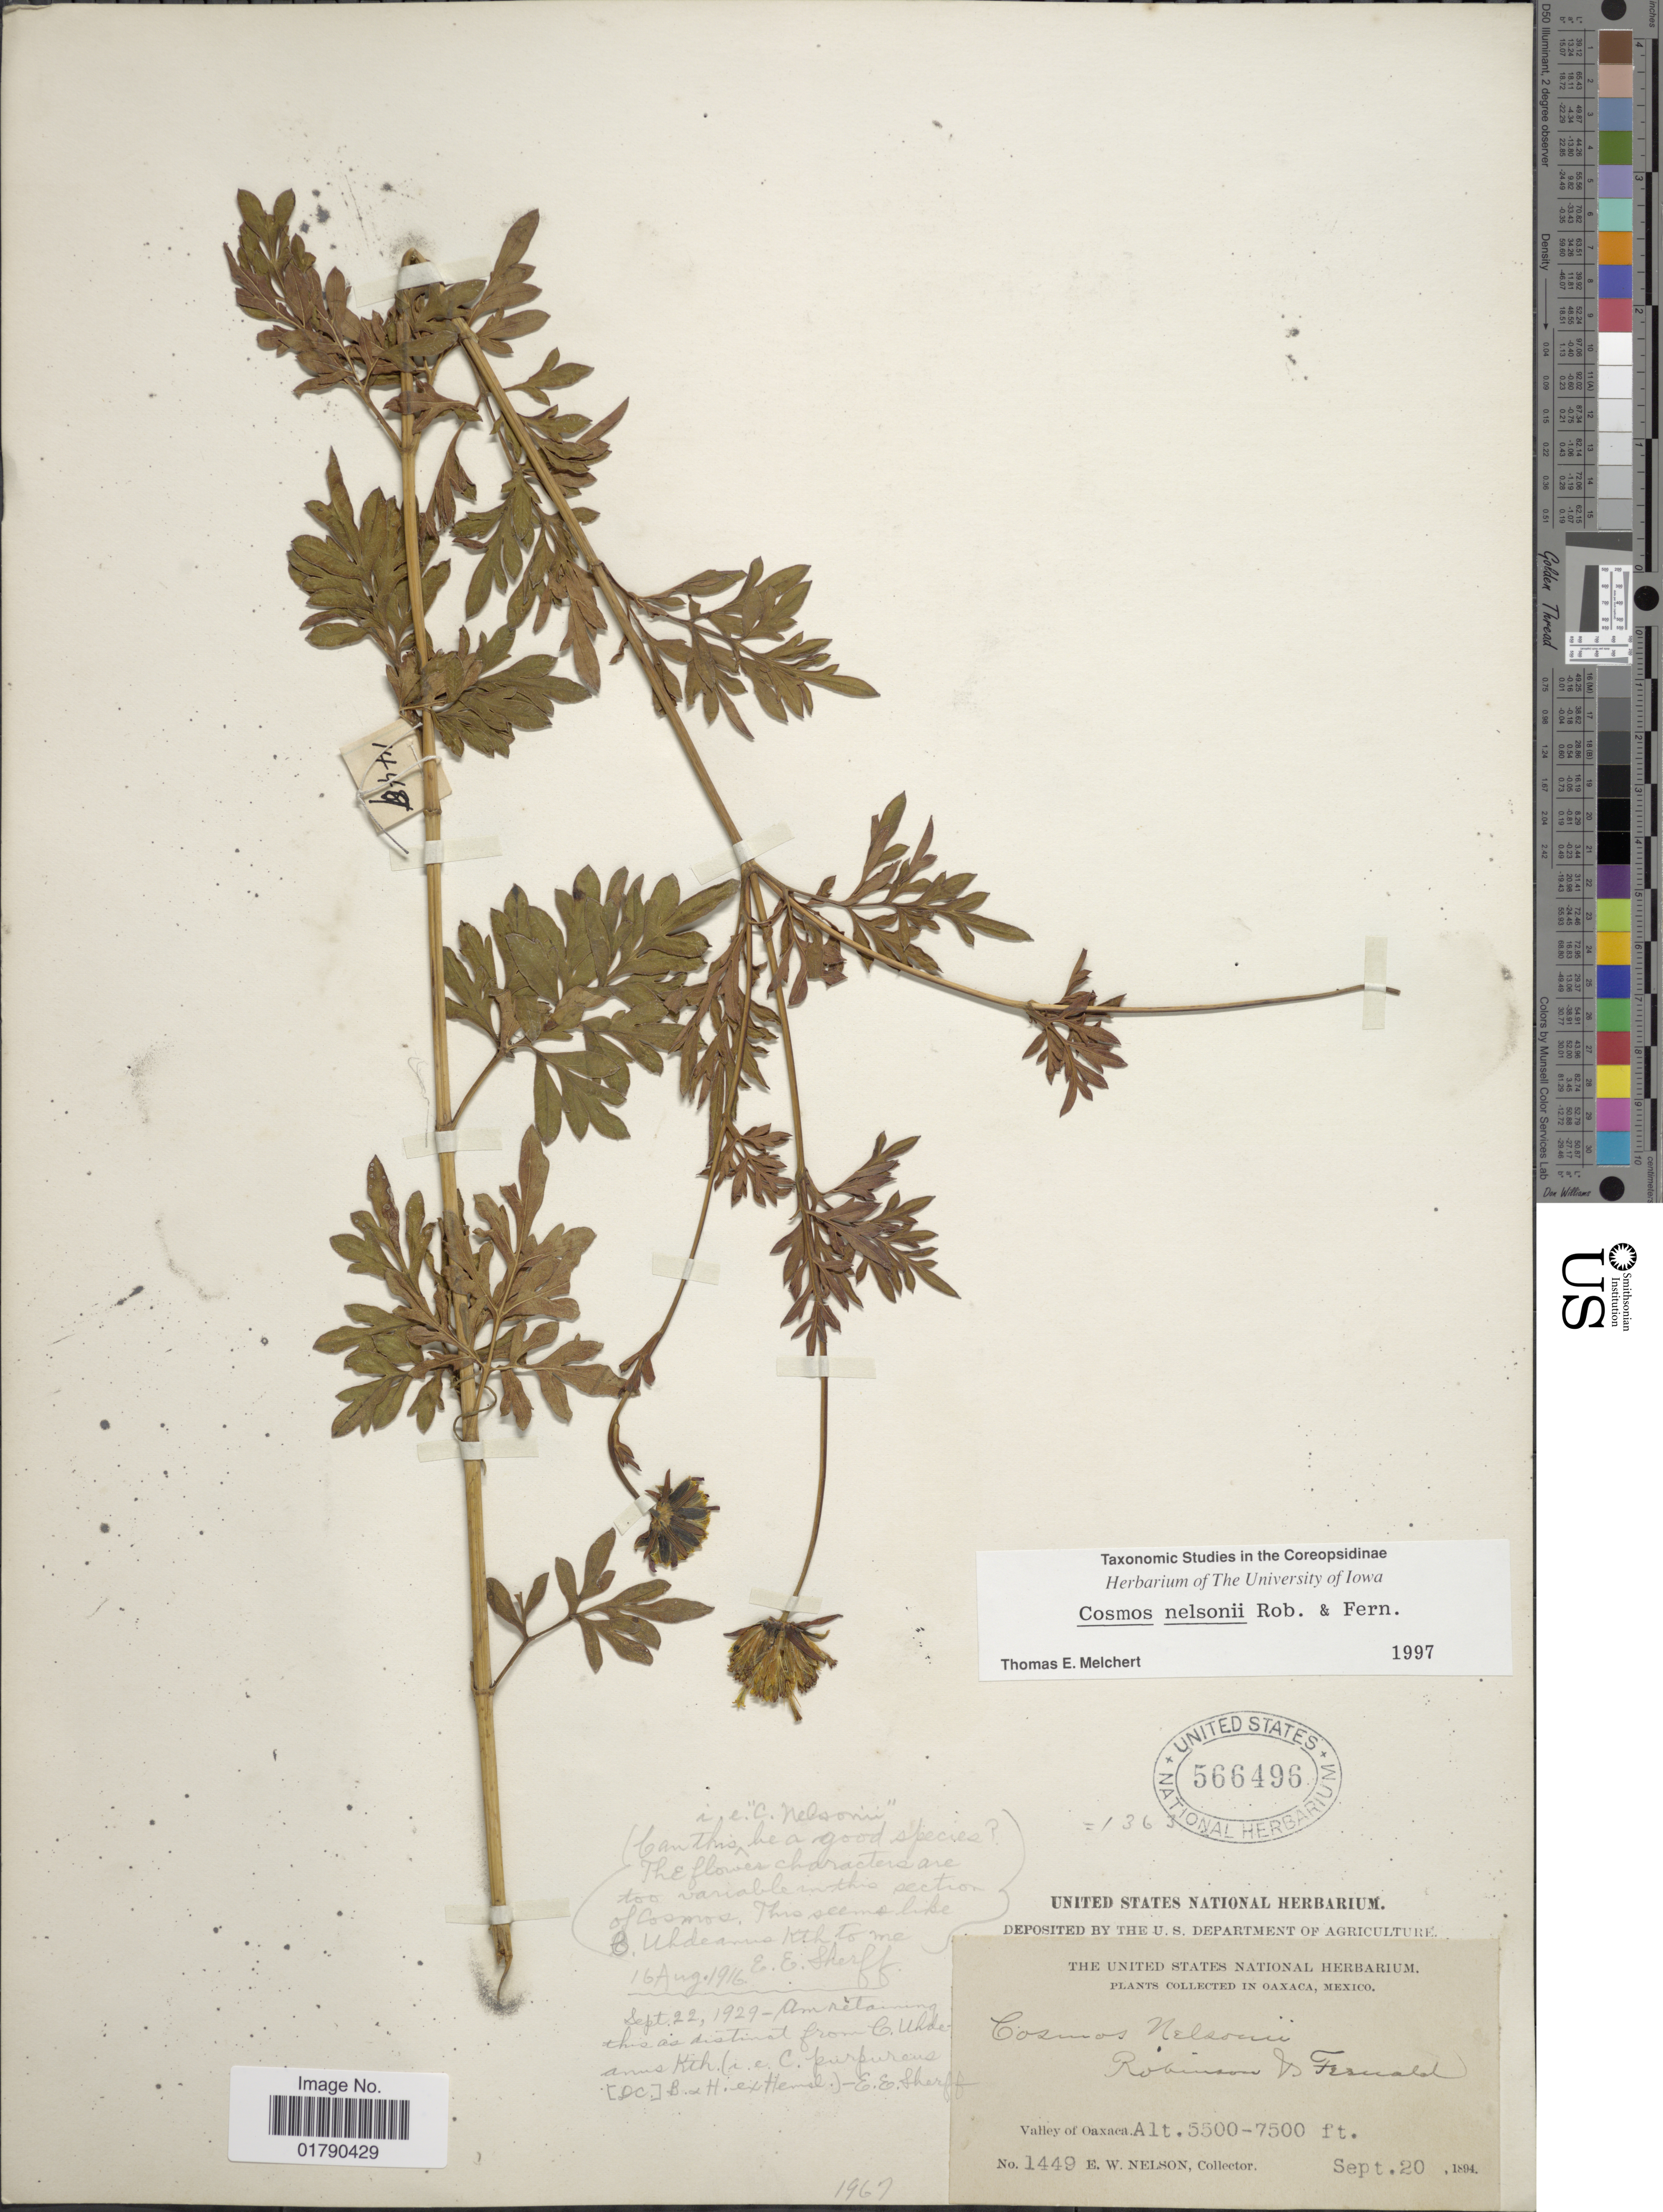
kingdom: Plantae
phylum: Tracheophyta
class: Magnoliopsida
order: Asterales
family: Asteraceae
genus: Cosmos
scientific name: Cosmos nelsonii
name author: B.L. Rob. & Fernald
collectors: E. W. Nelson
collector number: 1449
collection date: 1894-09-20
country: Mexico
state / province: Oaxaca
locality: Valley of Oaxaca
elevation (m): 1676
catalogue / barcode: US 566496